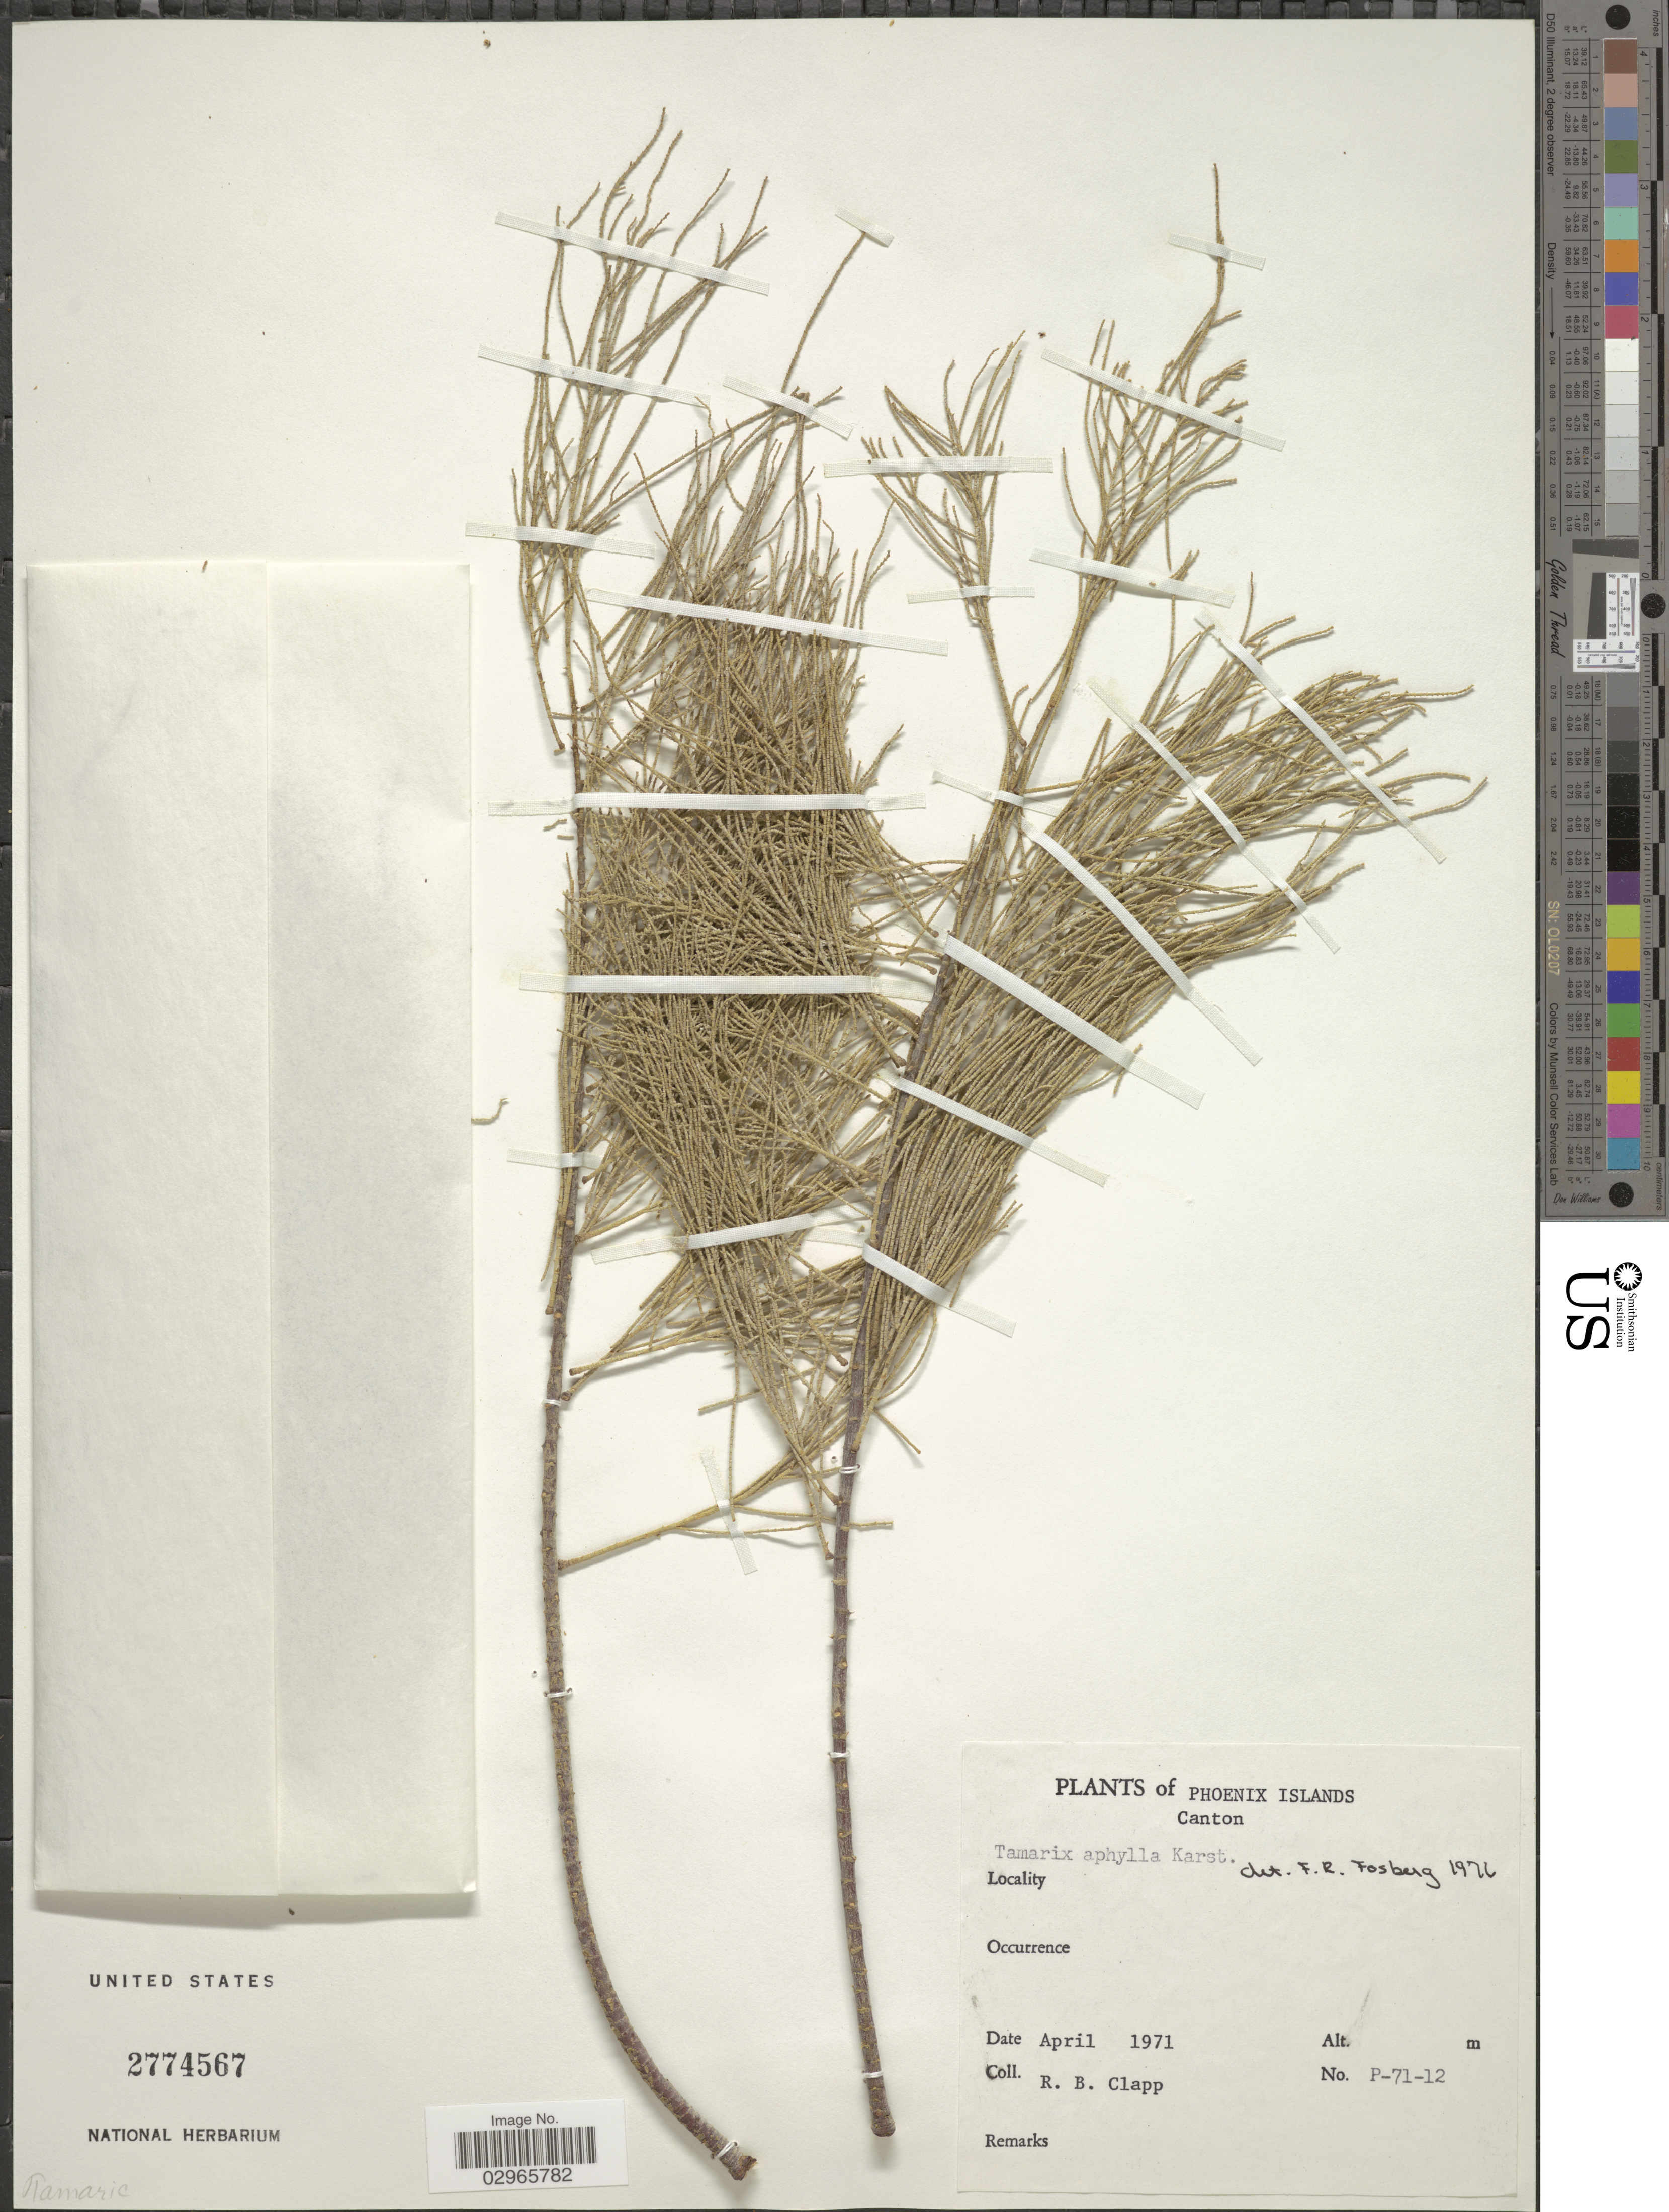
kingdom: Plantae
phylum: Tracheophyta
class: Magnoliopsida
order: Caryophyllales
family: Tamaricaceae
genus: Tamarix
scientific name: Tamarix aphylla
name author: (L.) H. Karst.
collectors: R. B. Clapp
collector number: P-71-12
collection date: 1971-04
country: Kiribati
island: Kanton [Canton] Atoll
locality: Phoenix Islands. Canton.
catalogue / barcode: US 2774567